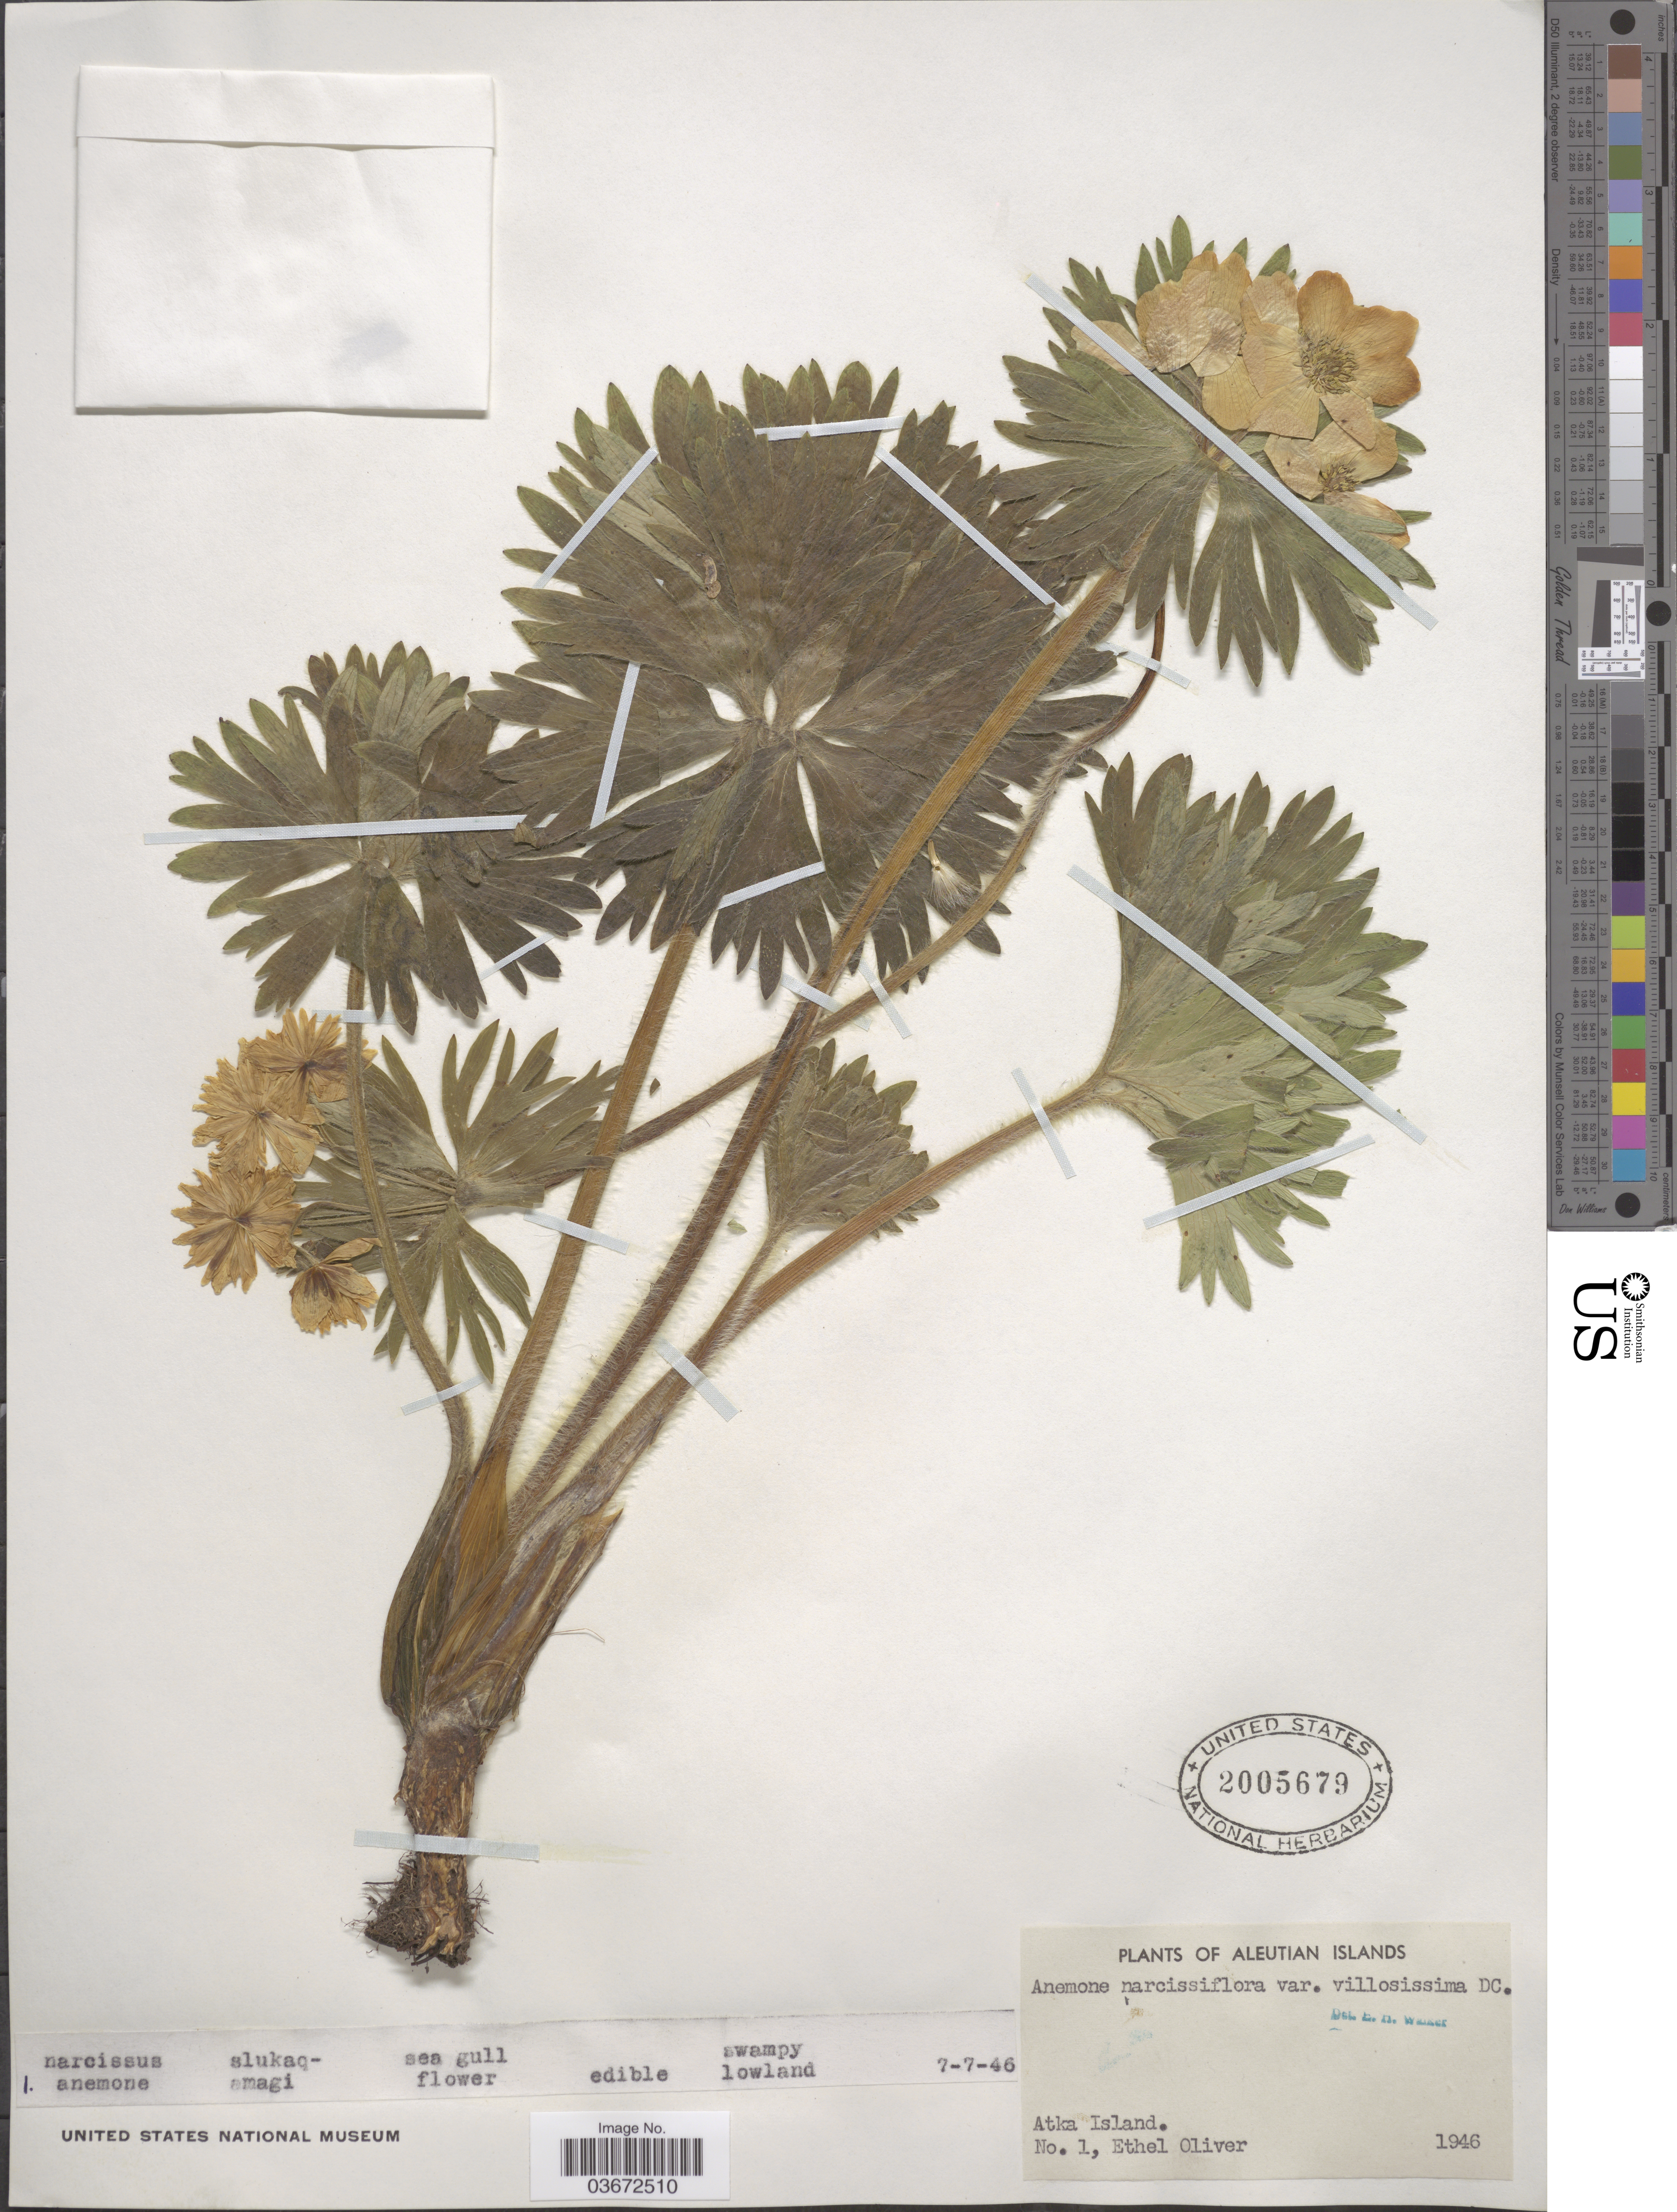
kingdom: Plantae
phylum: Tracheophyta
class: Magnoliopsida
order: Ranunculales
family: Ranunculaceae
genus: Anemone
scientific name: Anemone narcissiflora var. villosissima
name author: DC.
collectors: E. Oliver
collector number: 1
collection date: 1946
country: United States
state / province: Alaska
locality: Aleutian Islands. Atka Island.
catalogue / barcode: US 2005679